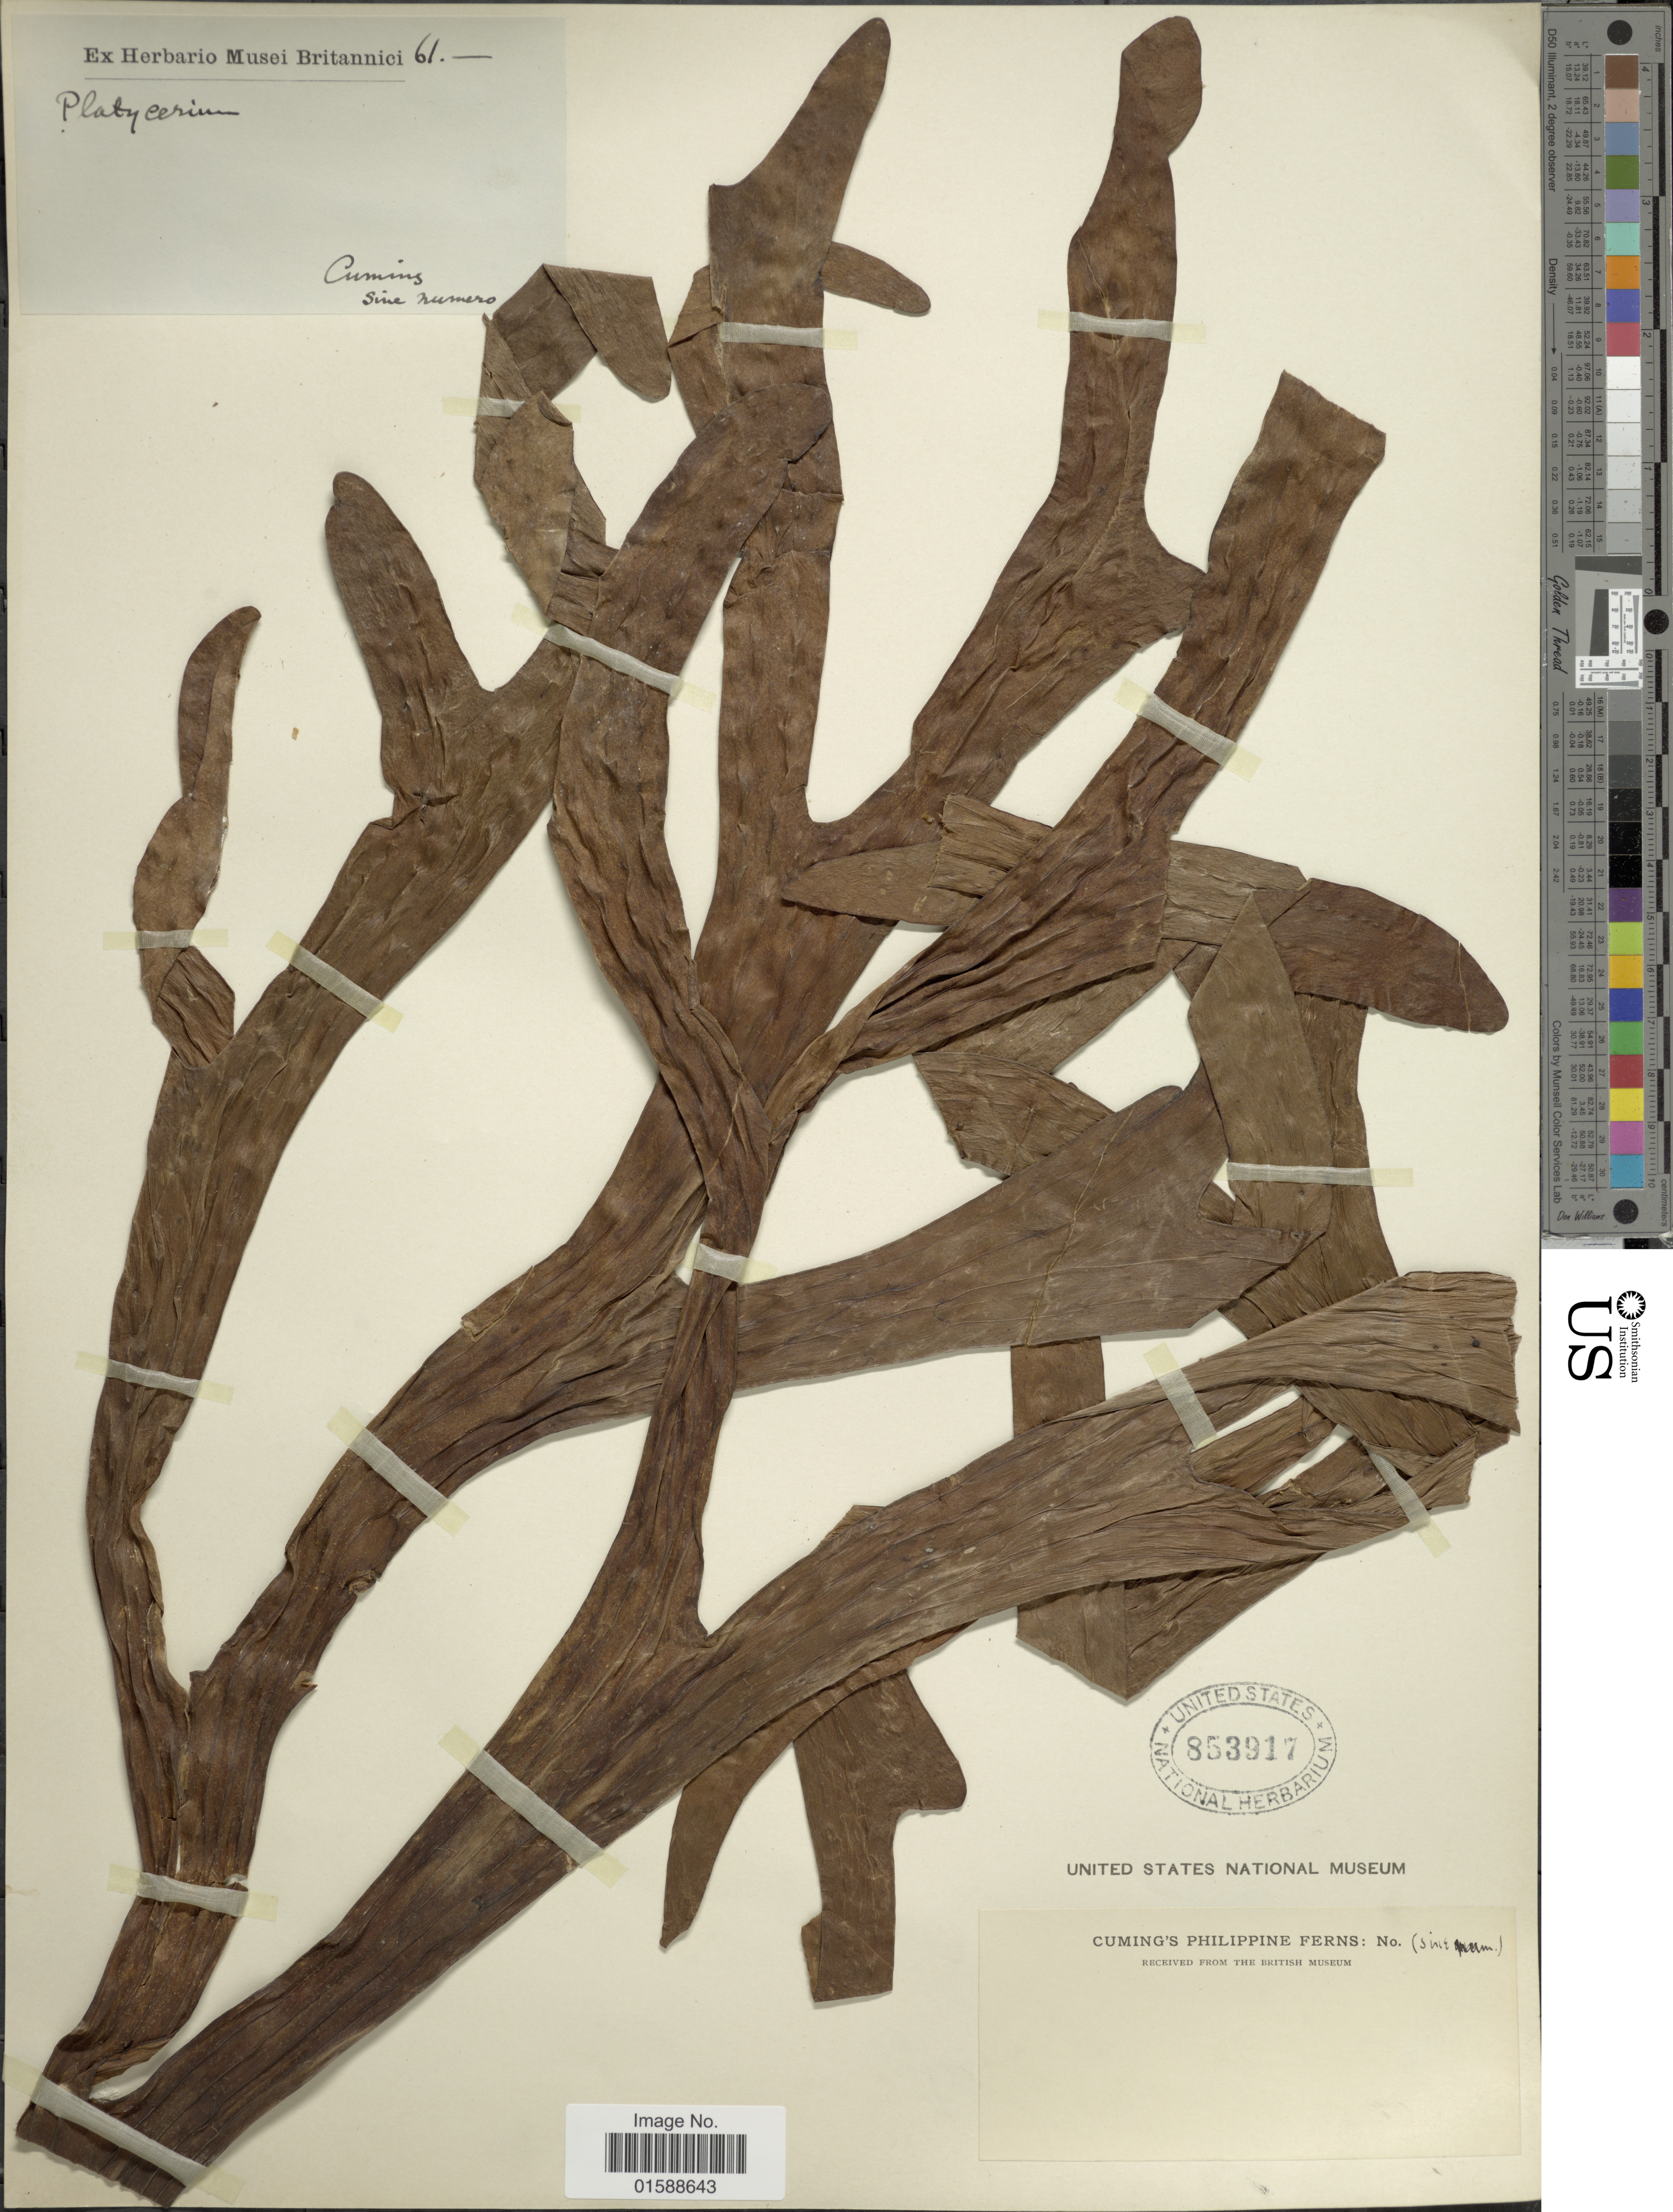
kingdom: Plantae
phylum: Tracheophyta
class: Polypodiopsida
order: Polypodiales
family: Polypodiaceae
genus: Platycerium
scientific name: Platycerium coronarium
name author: (K.D. Koenig ex O.F. Müll.) Desv.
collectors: -. Cuming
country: Philippines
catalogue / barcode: US 853917